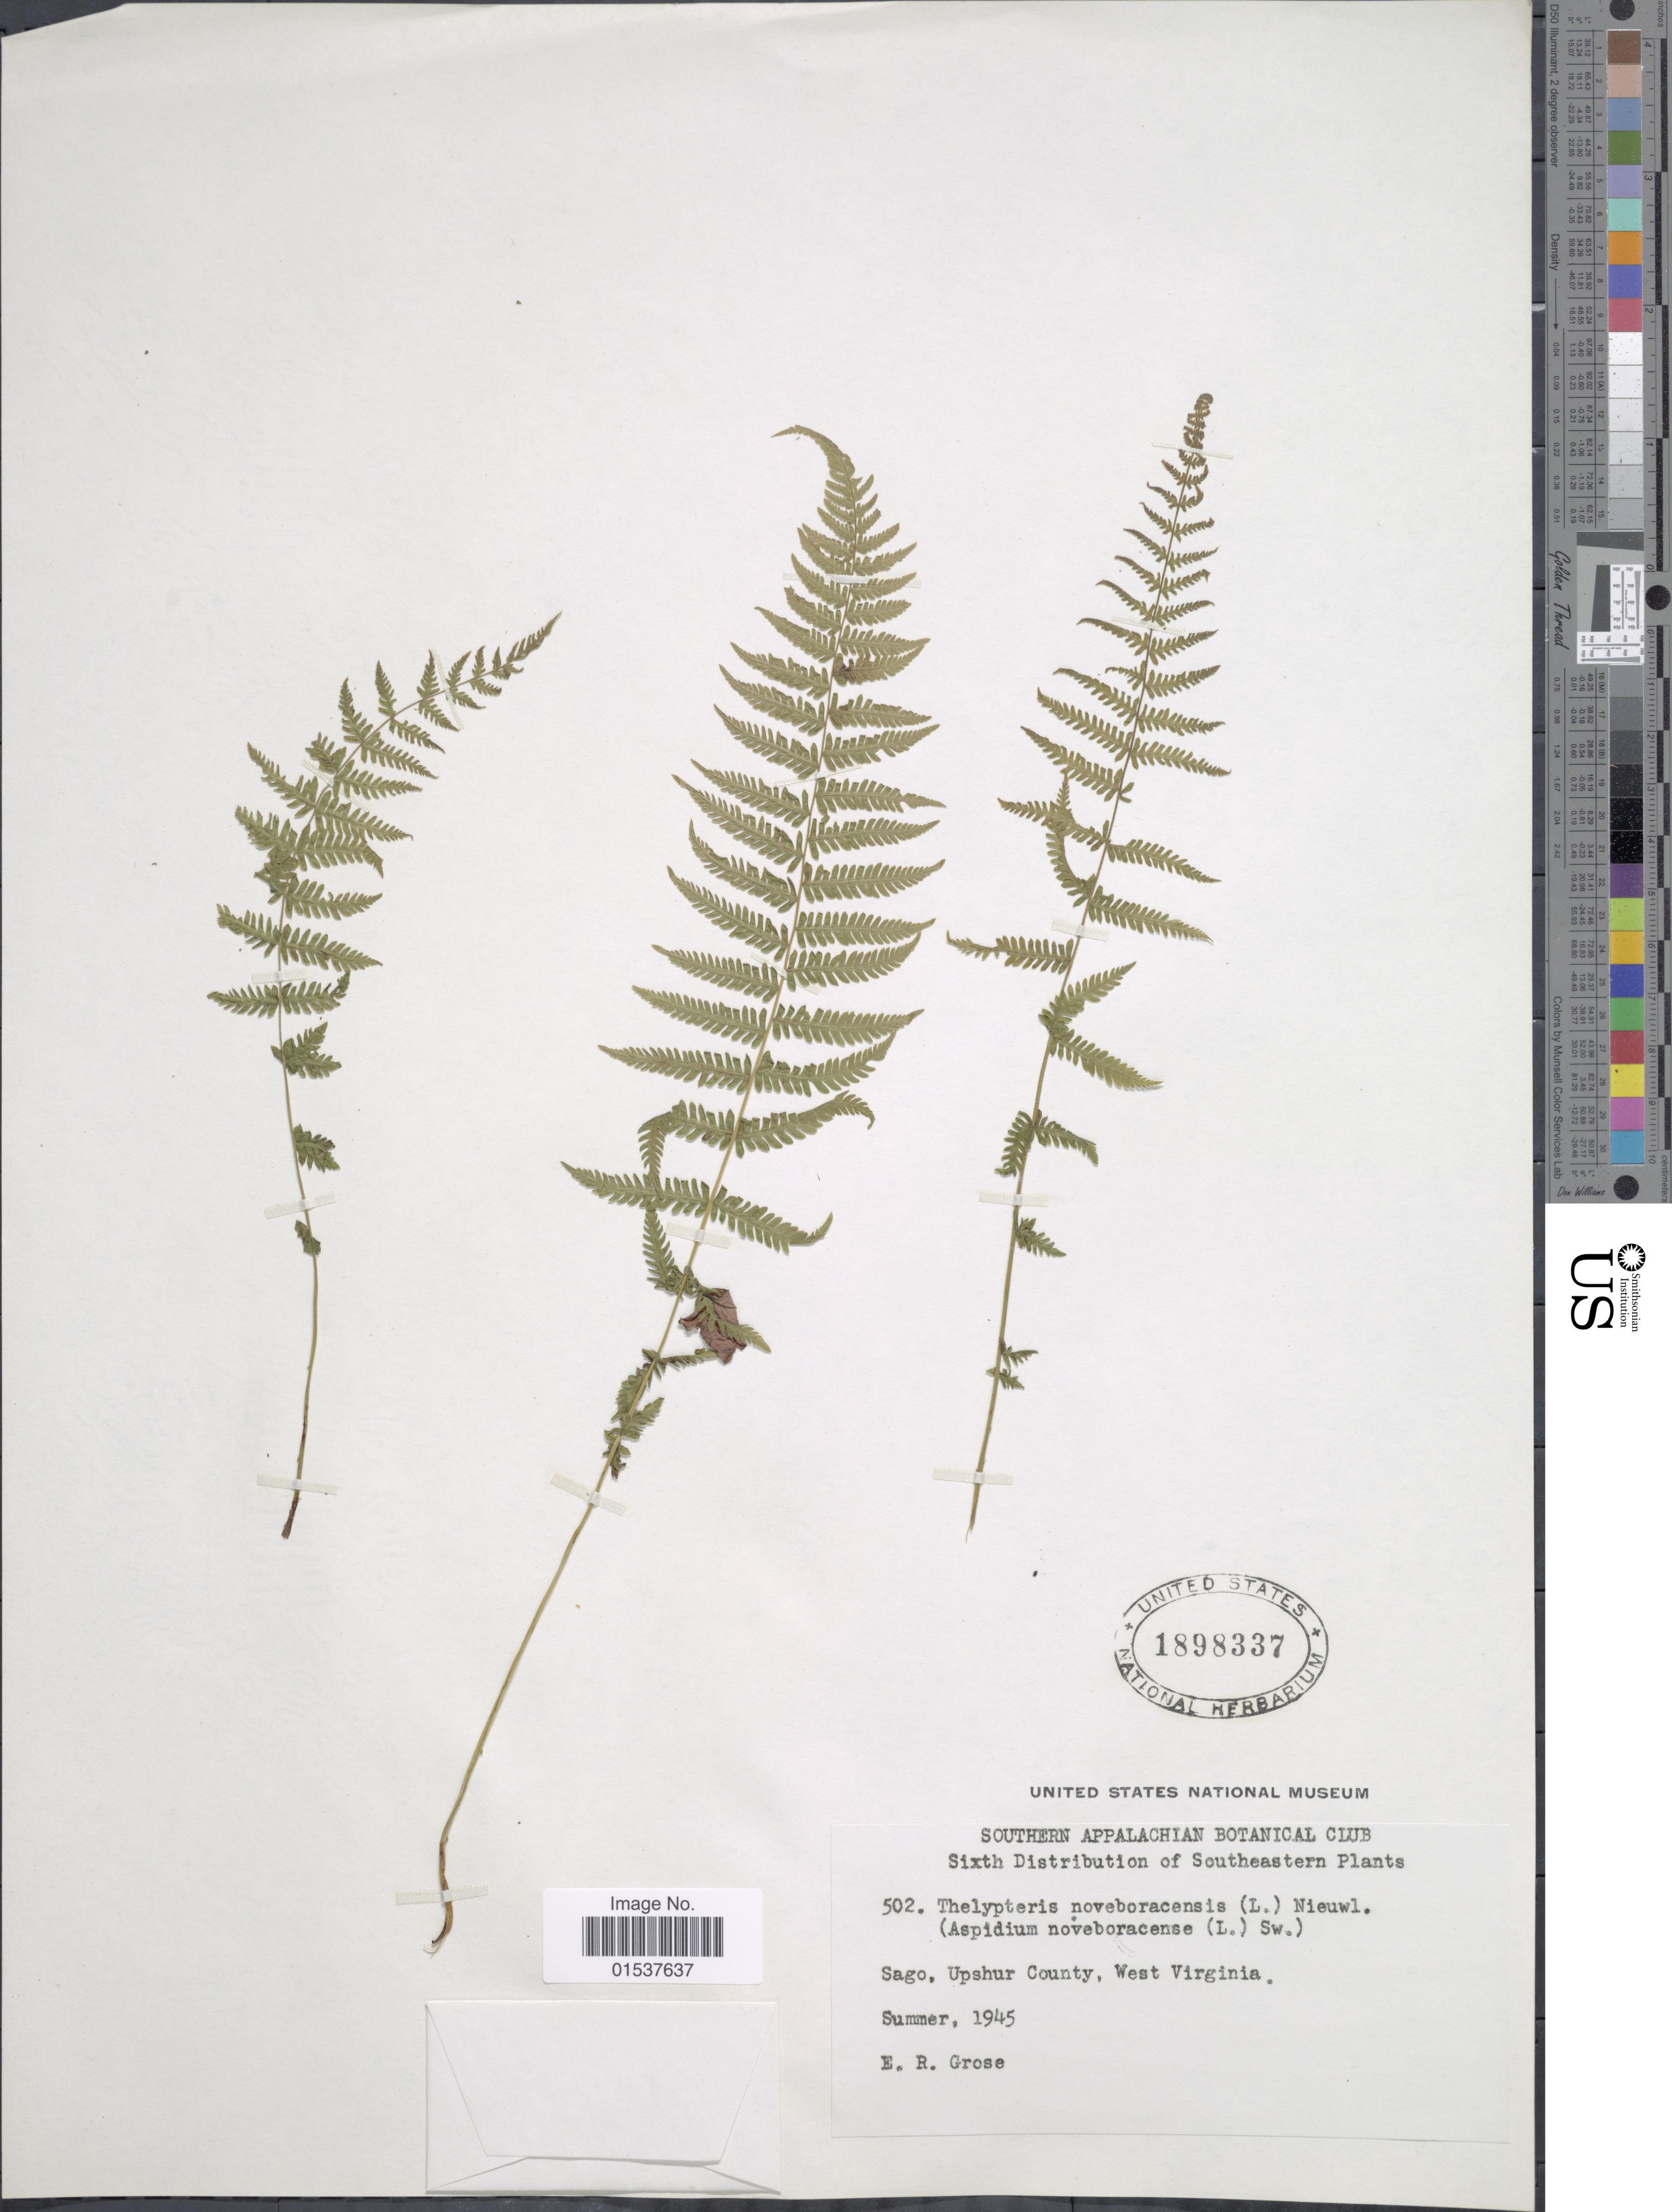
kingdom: Plantae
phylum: Tracheophyta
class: Polypodiopsida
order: Polypodiales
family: Thelypteridaceae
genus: Parathelypteris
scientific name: Parathelypteris noveboracensis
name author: (L.) Ching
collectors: E. Grose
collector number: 502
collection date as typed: Summer 1945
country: United States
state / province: West Virginia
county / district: Upshur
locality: Sago, Upshur County, West Virginia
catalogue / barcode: US 1898337